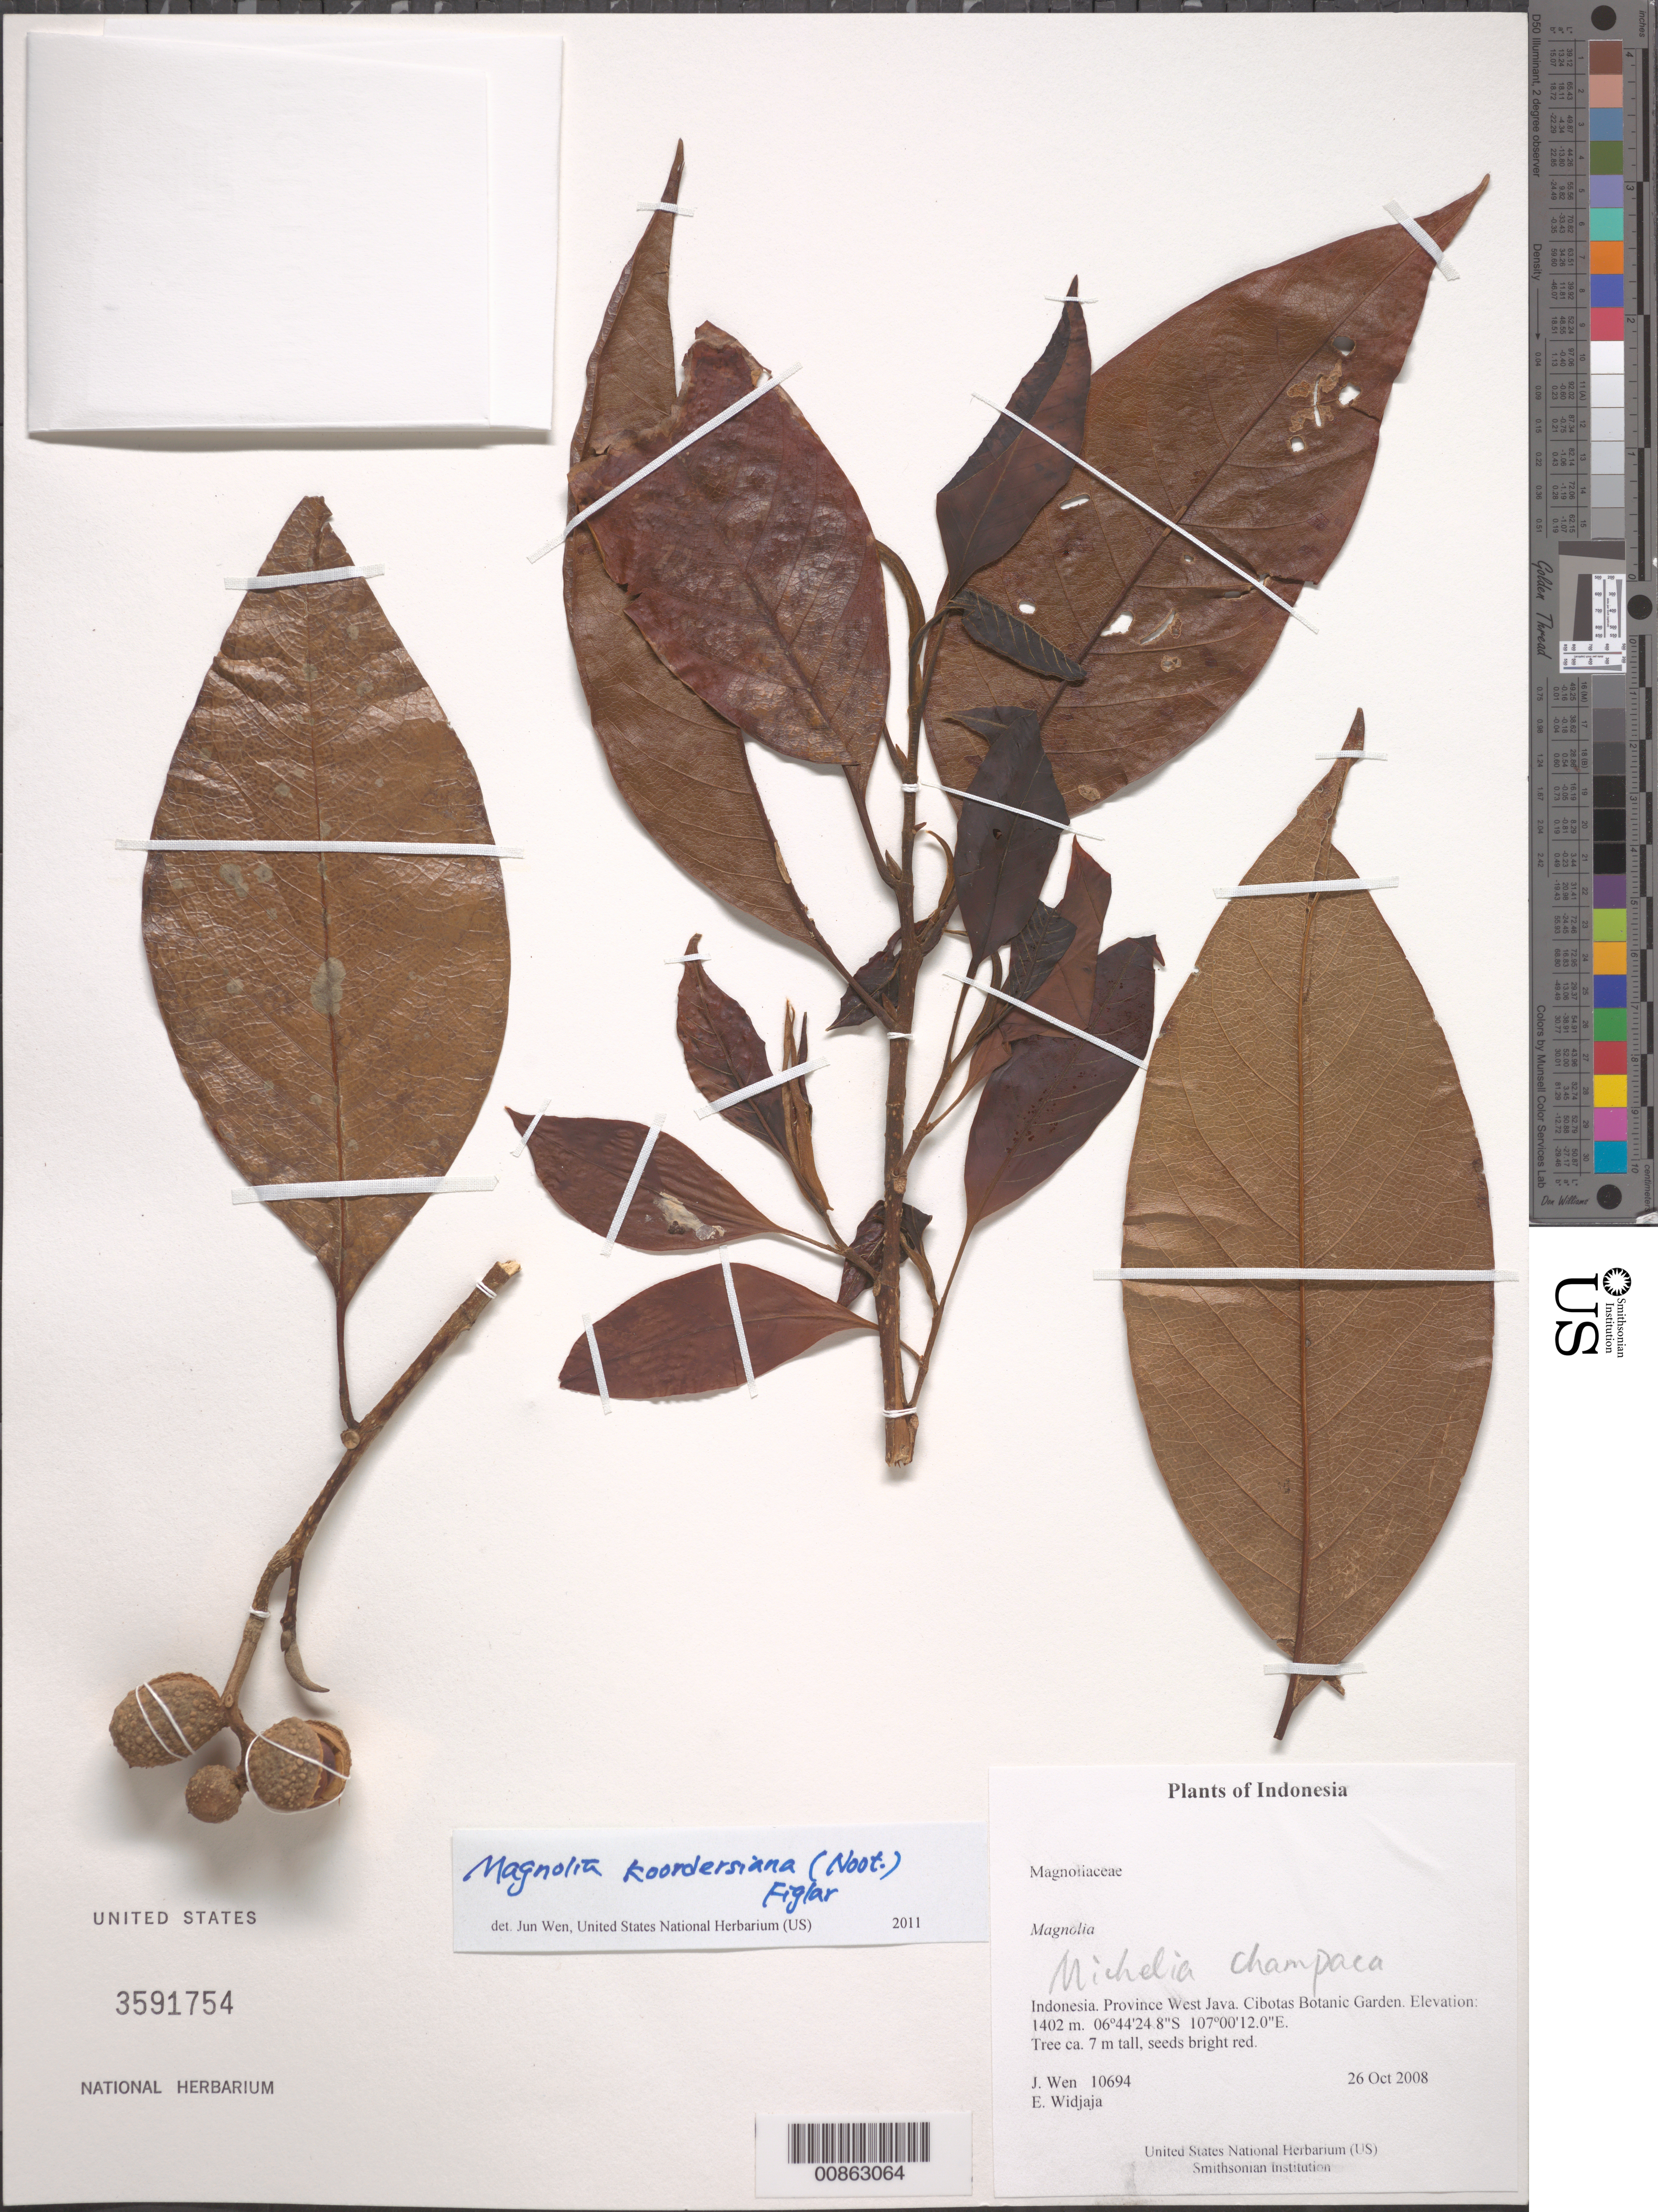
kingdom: Plantae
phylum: Tracheophyta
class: Magnoliopsida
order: Magnoliales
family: Magnoliaceae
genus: Magnolia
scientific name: Magnolia koordersiana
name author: (Noot.) Figlar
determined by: Wen, Jun, (BOT), Smithsonian Institution - National Museum of Natural History (UNITED STATES)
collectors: J. Wen & E. A. Widjaja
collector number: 10694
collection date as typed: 26 Oct 2008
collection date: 2008-10-26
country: Indonesia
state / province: Java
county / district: Jawa Barat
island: Java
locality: Cibotas Botanic Garden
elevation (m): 1402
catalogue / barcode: US 3591754